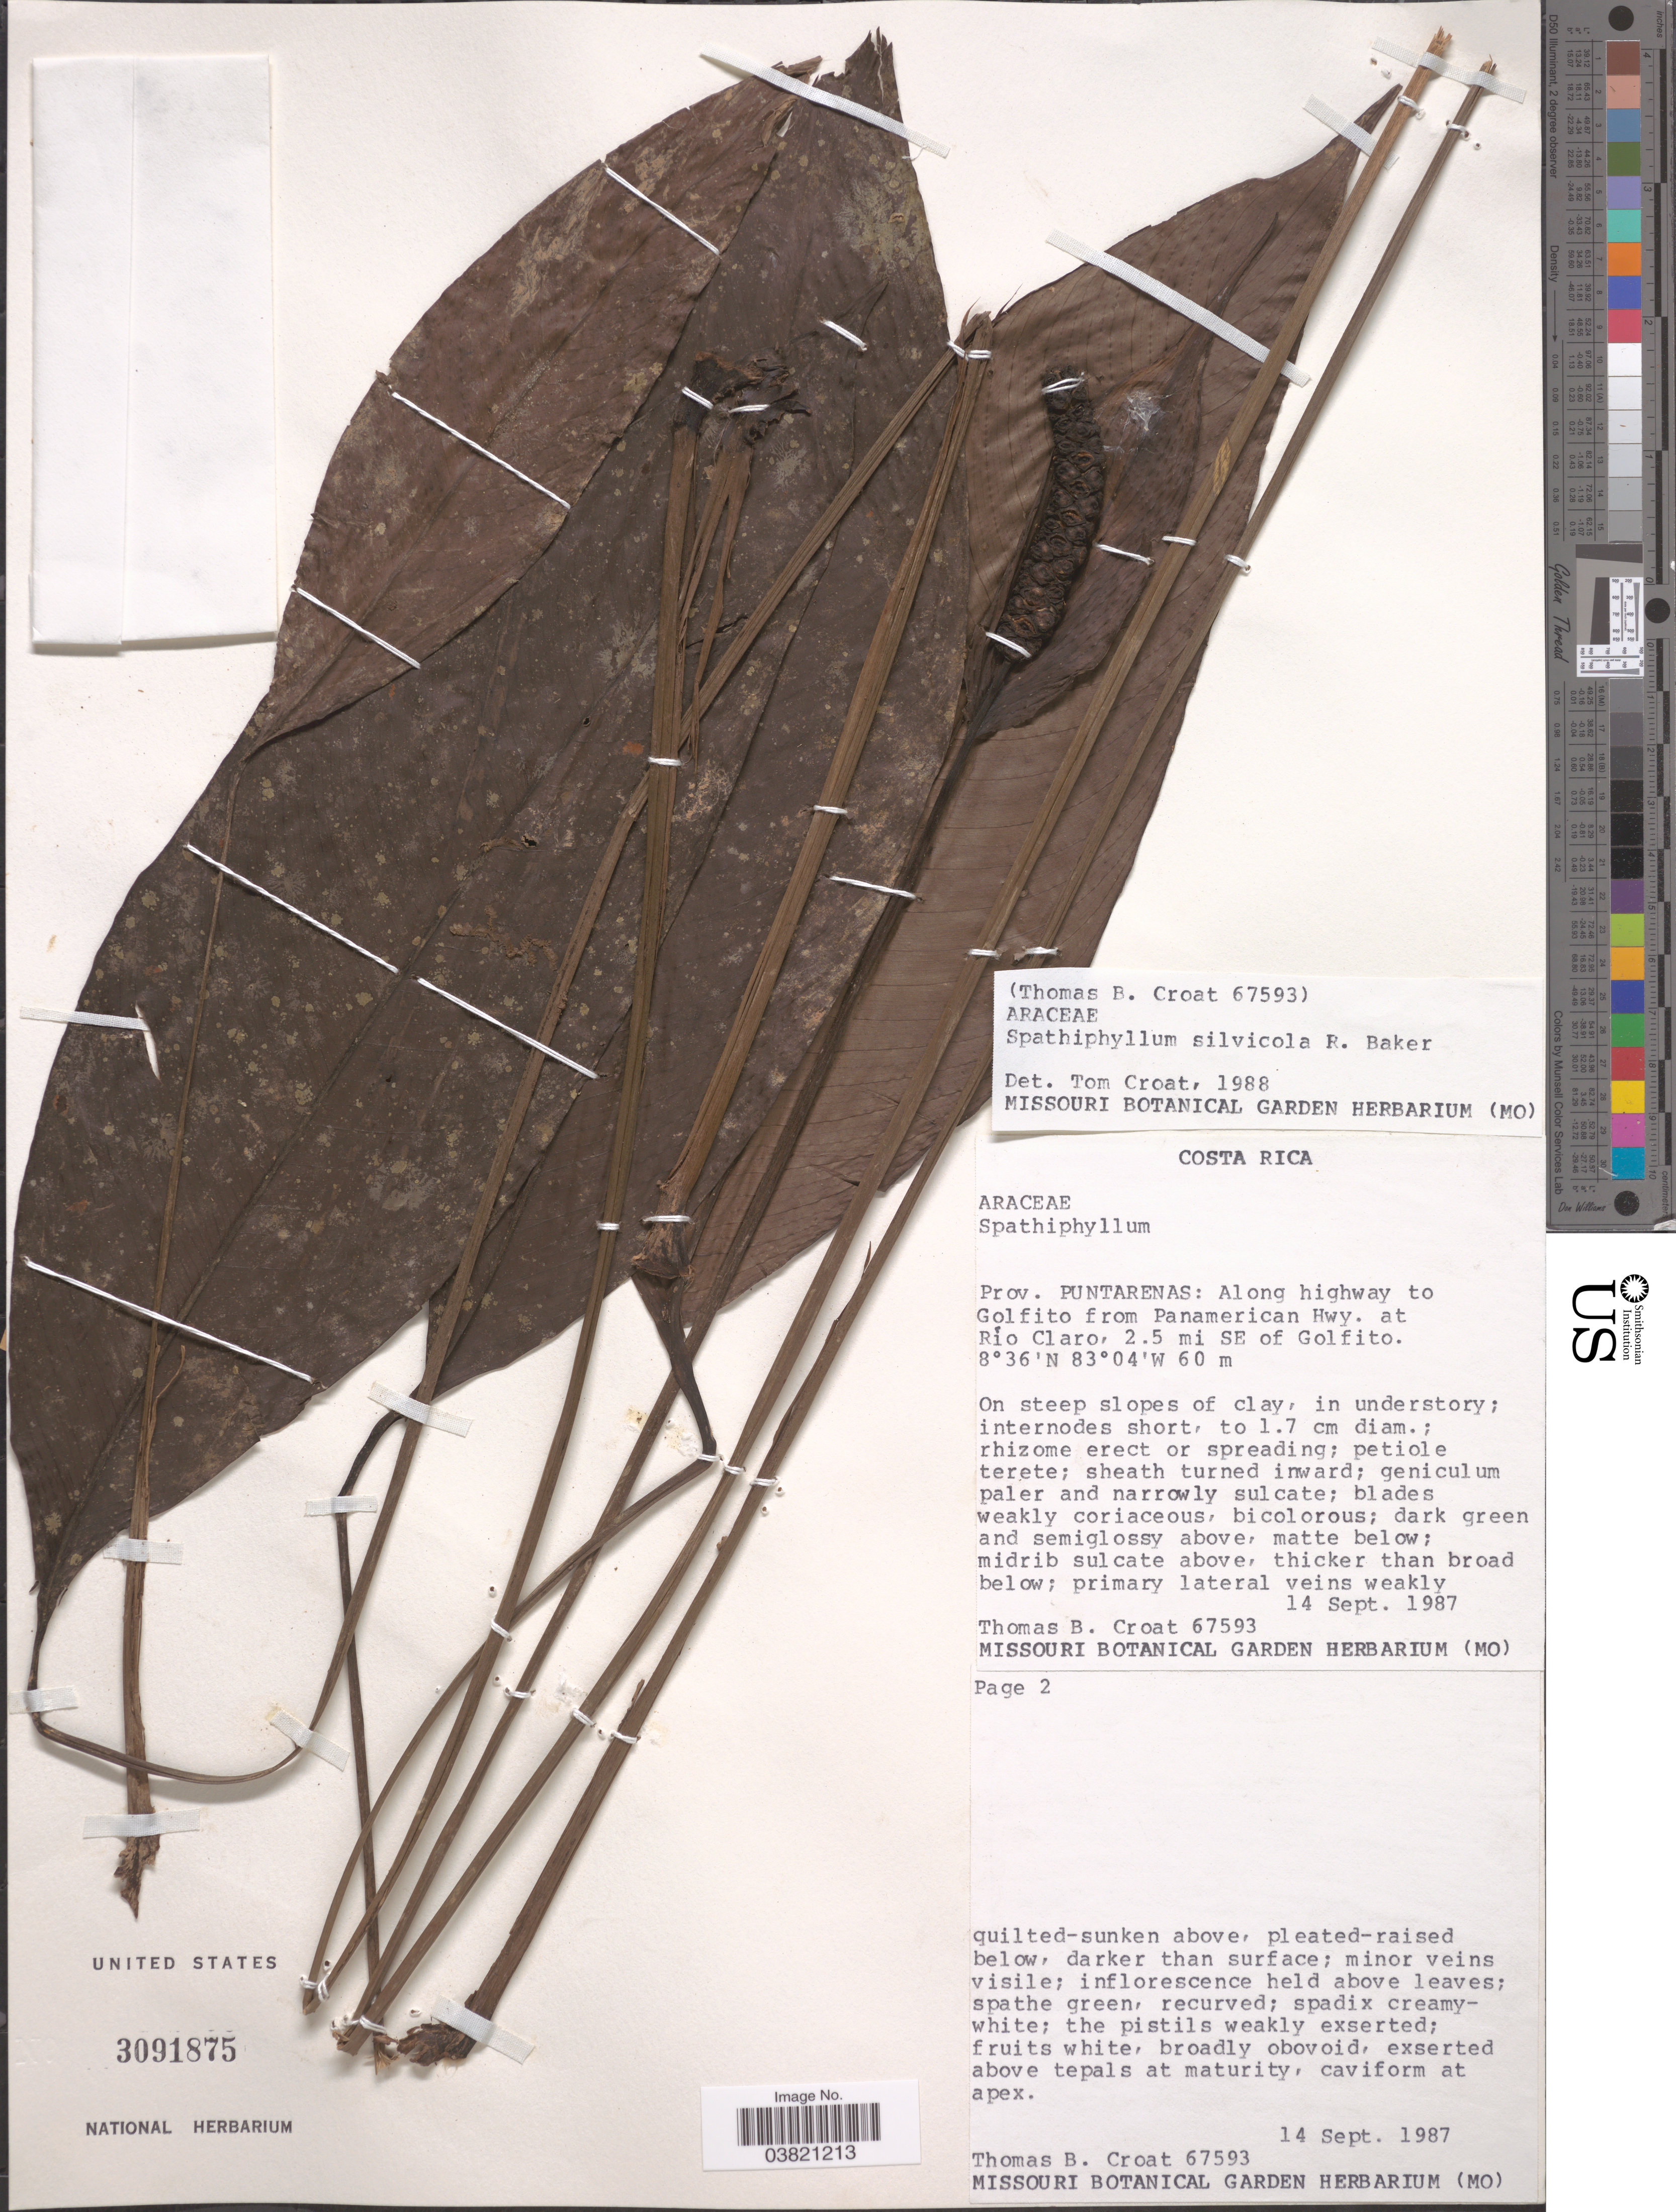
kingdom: Plantae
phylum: Tracheophyta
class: Liliopsida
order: Alismatales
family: Araceae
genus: Spathiphyllum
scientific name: Spathiphyllum silvicola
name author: R.A. Baker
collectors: T. B. Croat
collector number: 67593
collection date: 1987-09-14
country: Costa Rica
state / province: Puntarenas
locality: Along highway to Golfito from Panamerican Hwy. at Río Claro, 2.5 mi SE of Golfito. On steep slopes of clay.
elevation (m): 60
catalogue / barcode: US 3091875